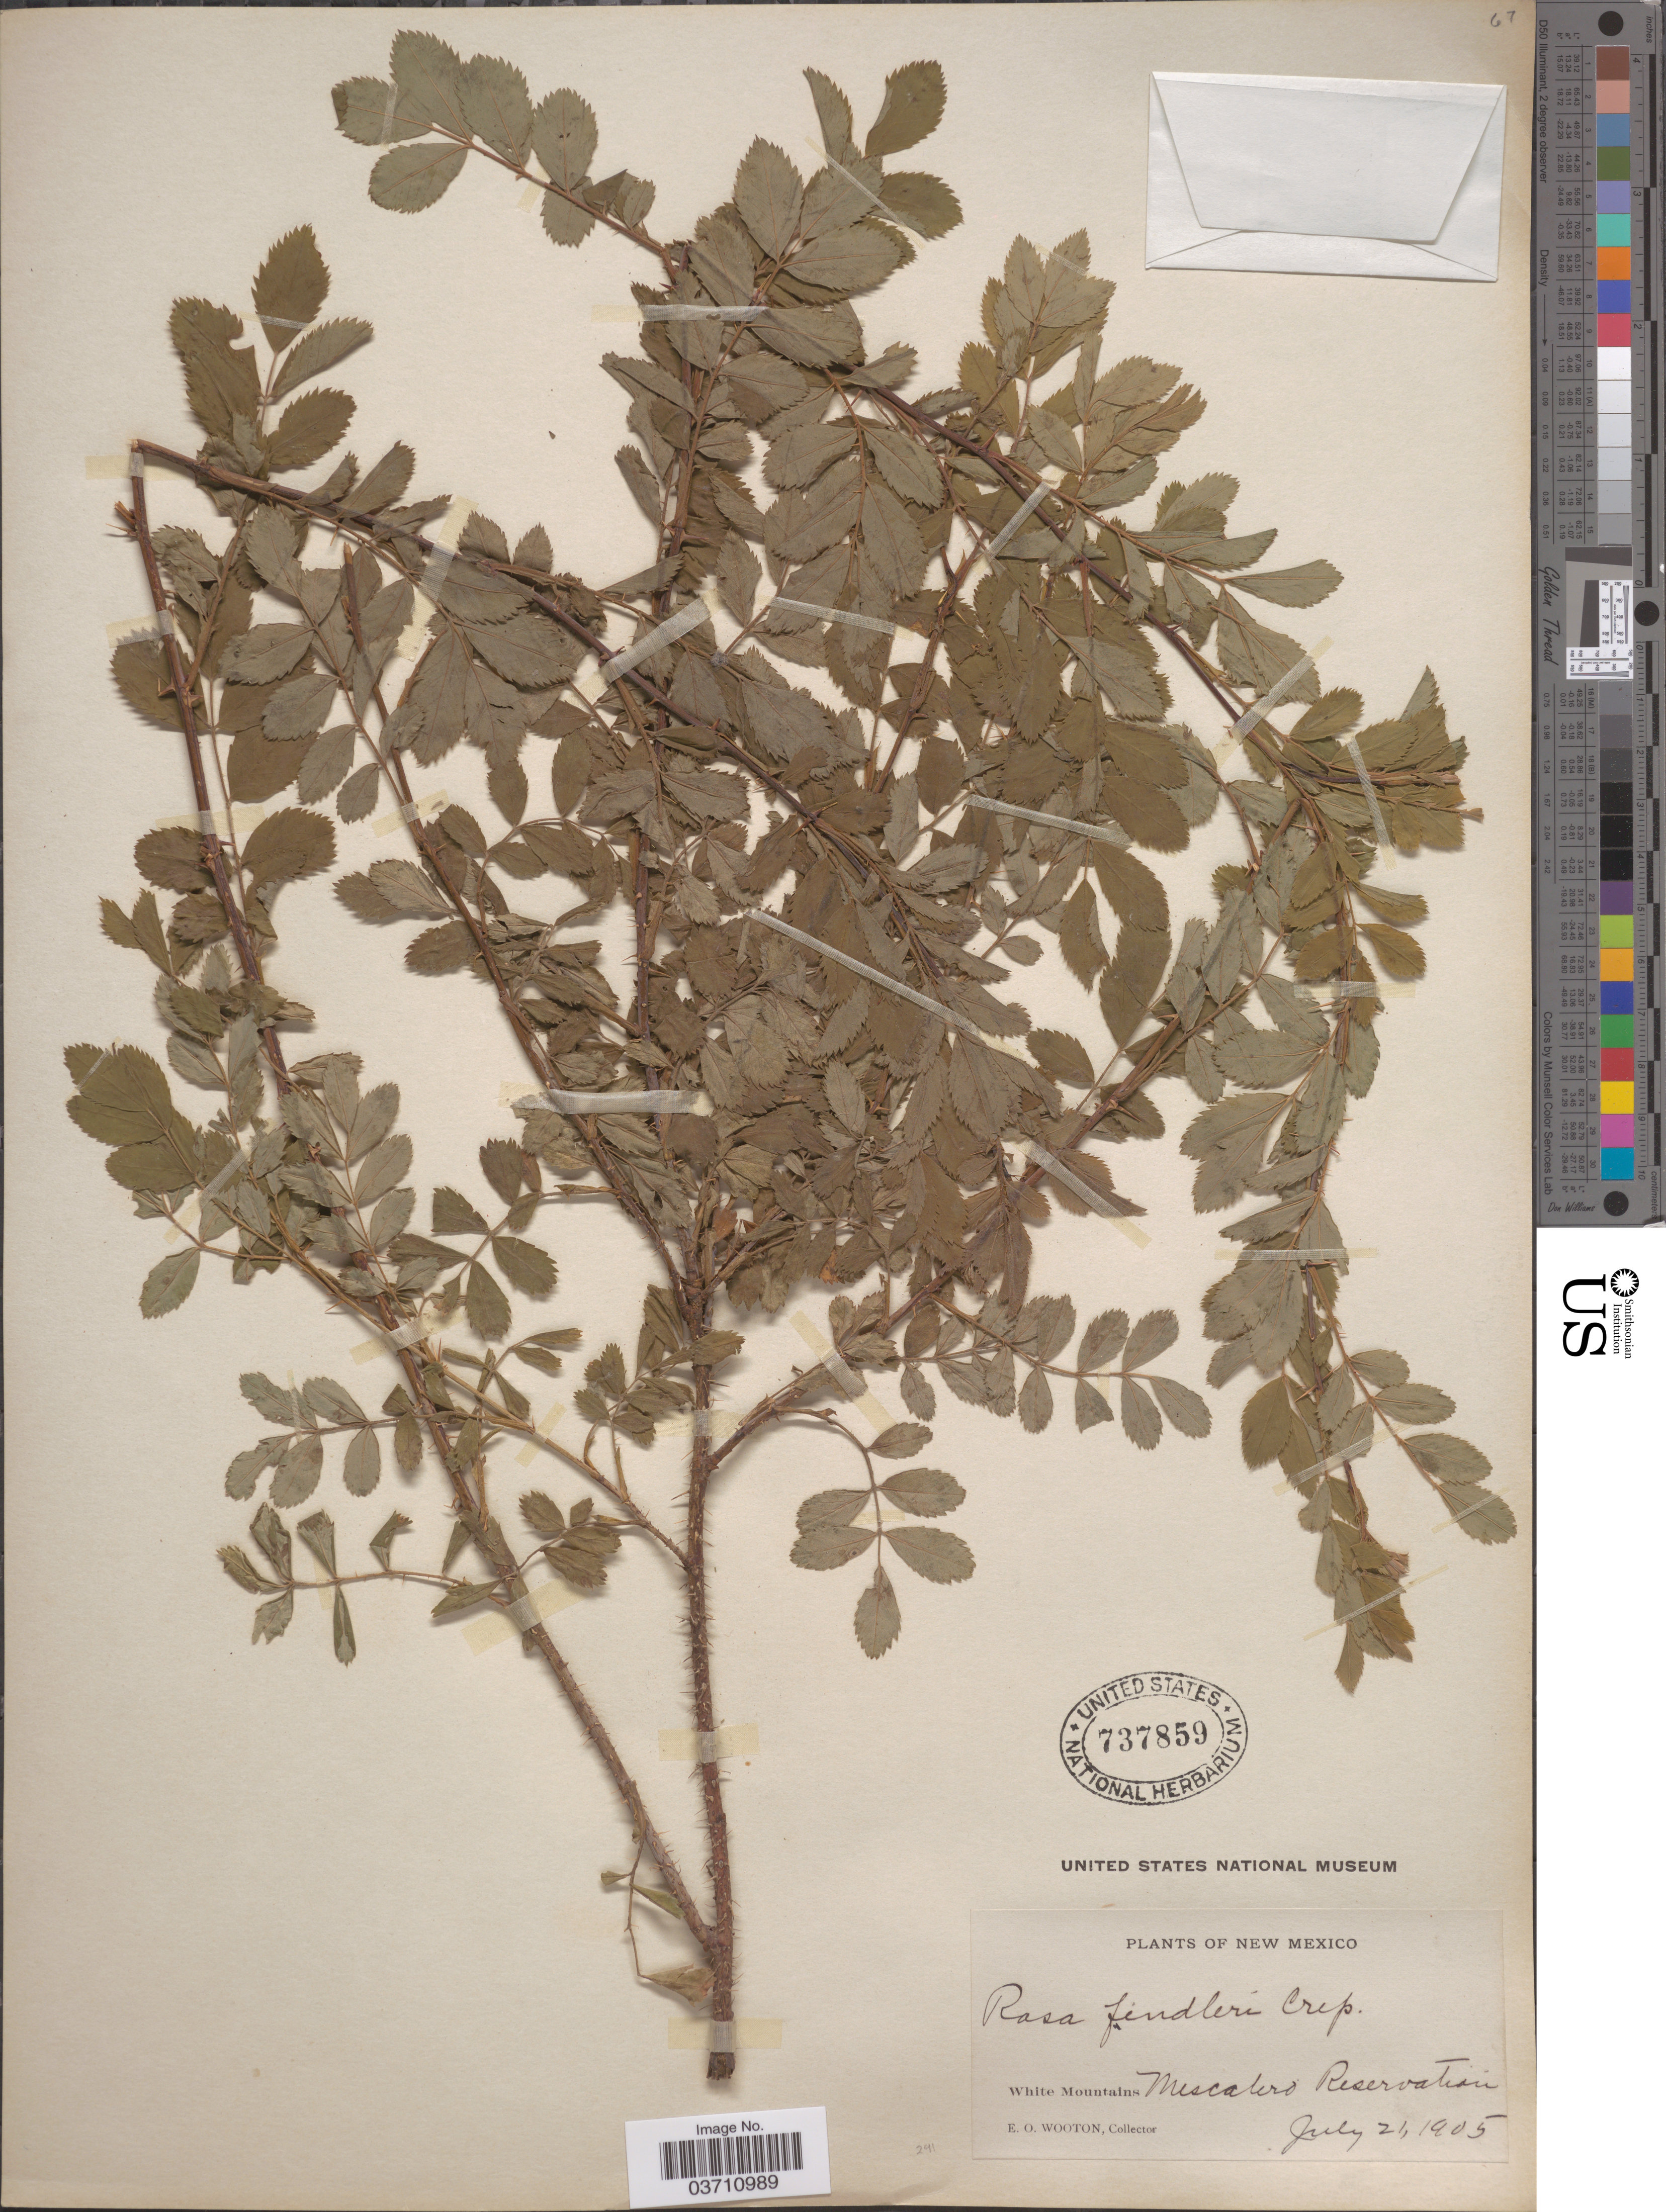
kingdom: Plantae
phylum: Tracheophyta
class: Magnoliopsida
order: Rosales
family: Rosaceae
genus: Rosa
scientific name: Rosa fendleri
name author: Crép.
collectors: E. O. Wooton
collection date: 1905-07-21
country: United States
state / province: New Mexico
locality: White Mountains. Mescalero Reservation.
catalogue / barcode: US 737859